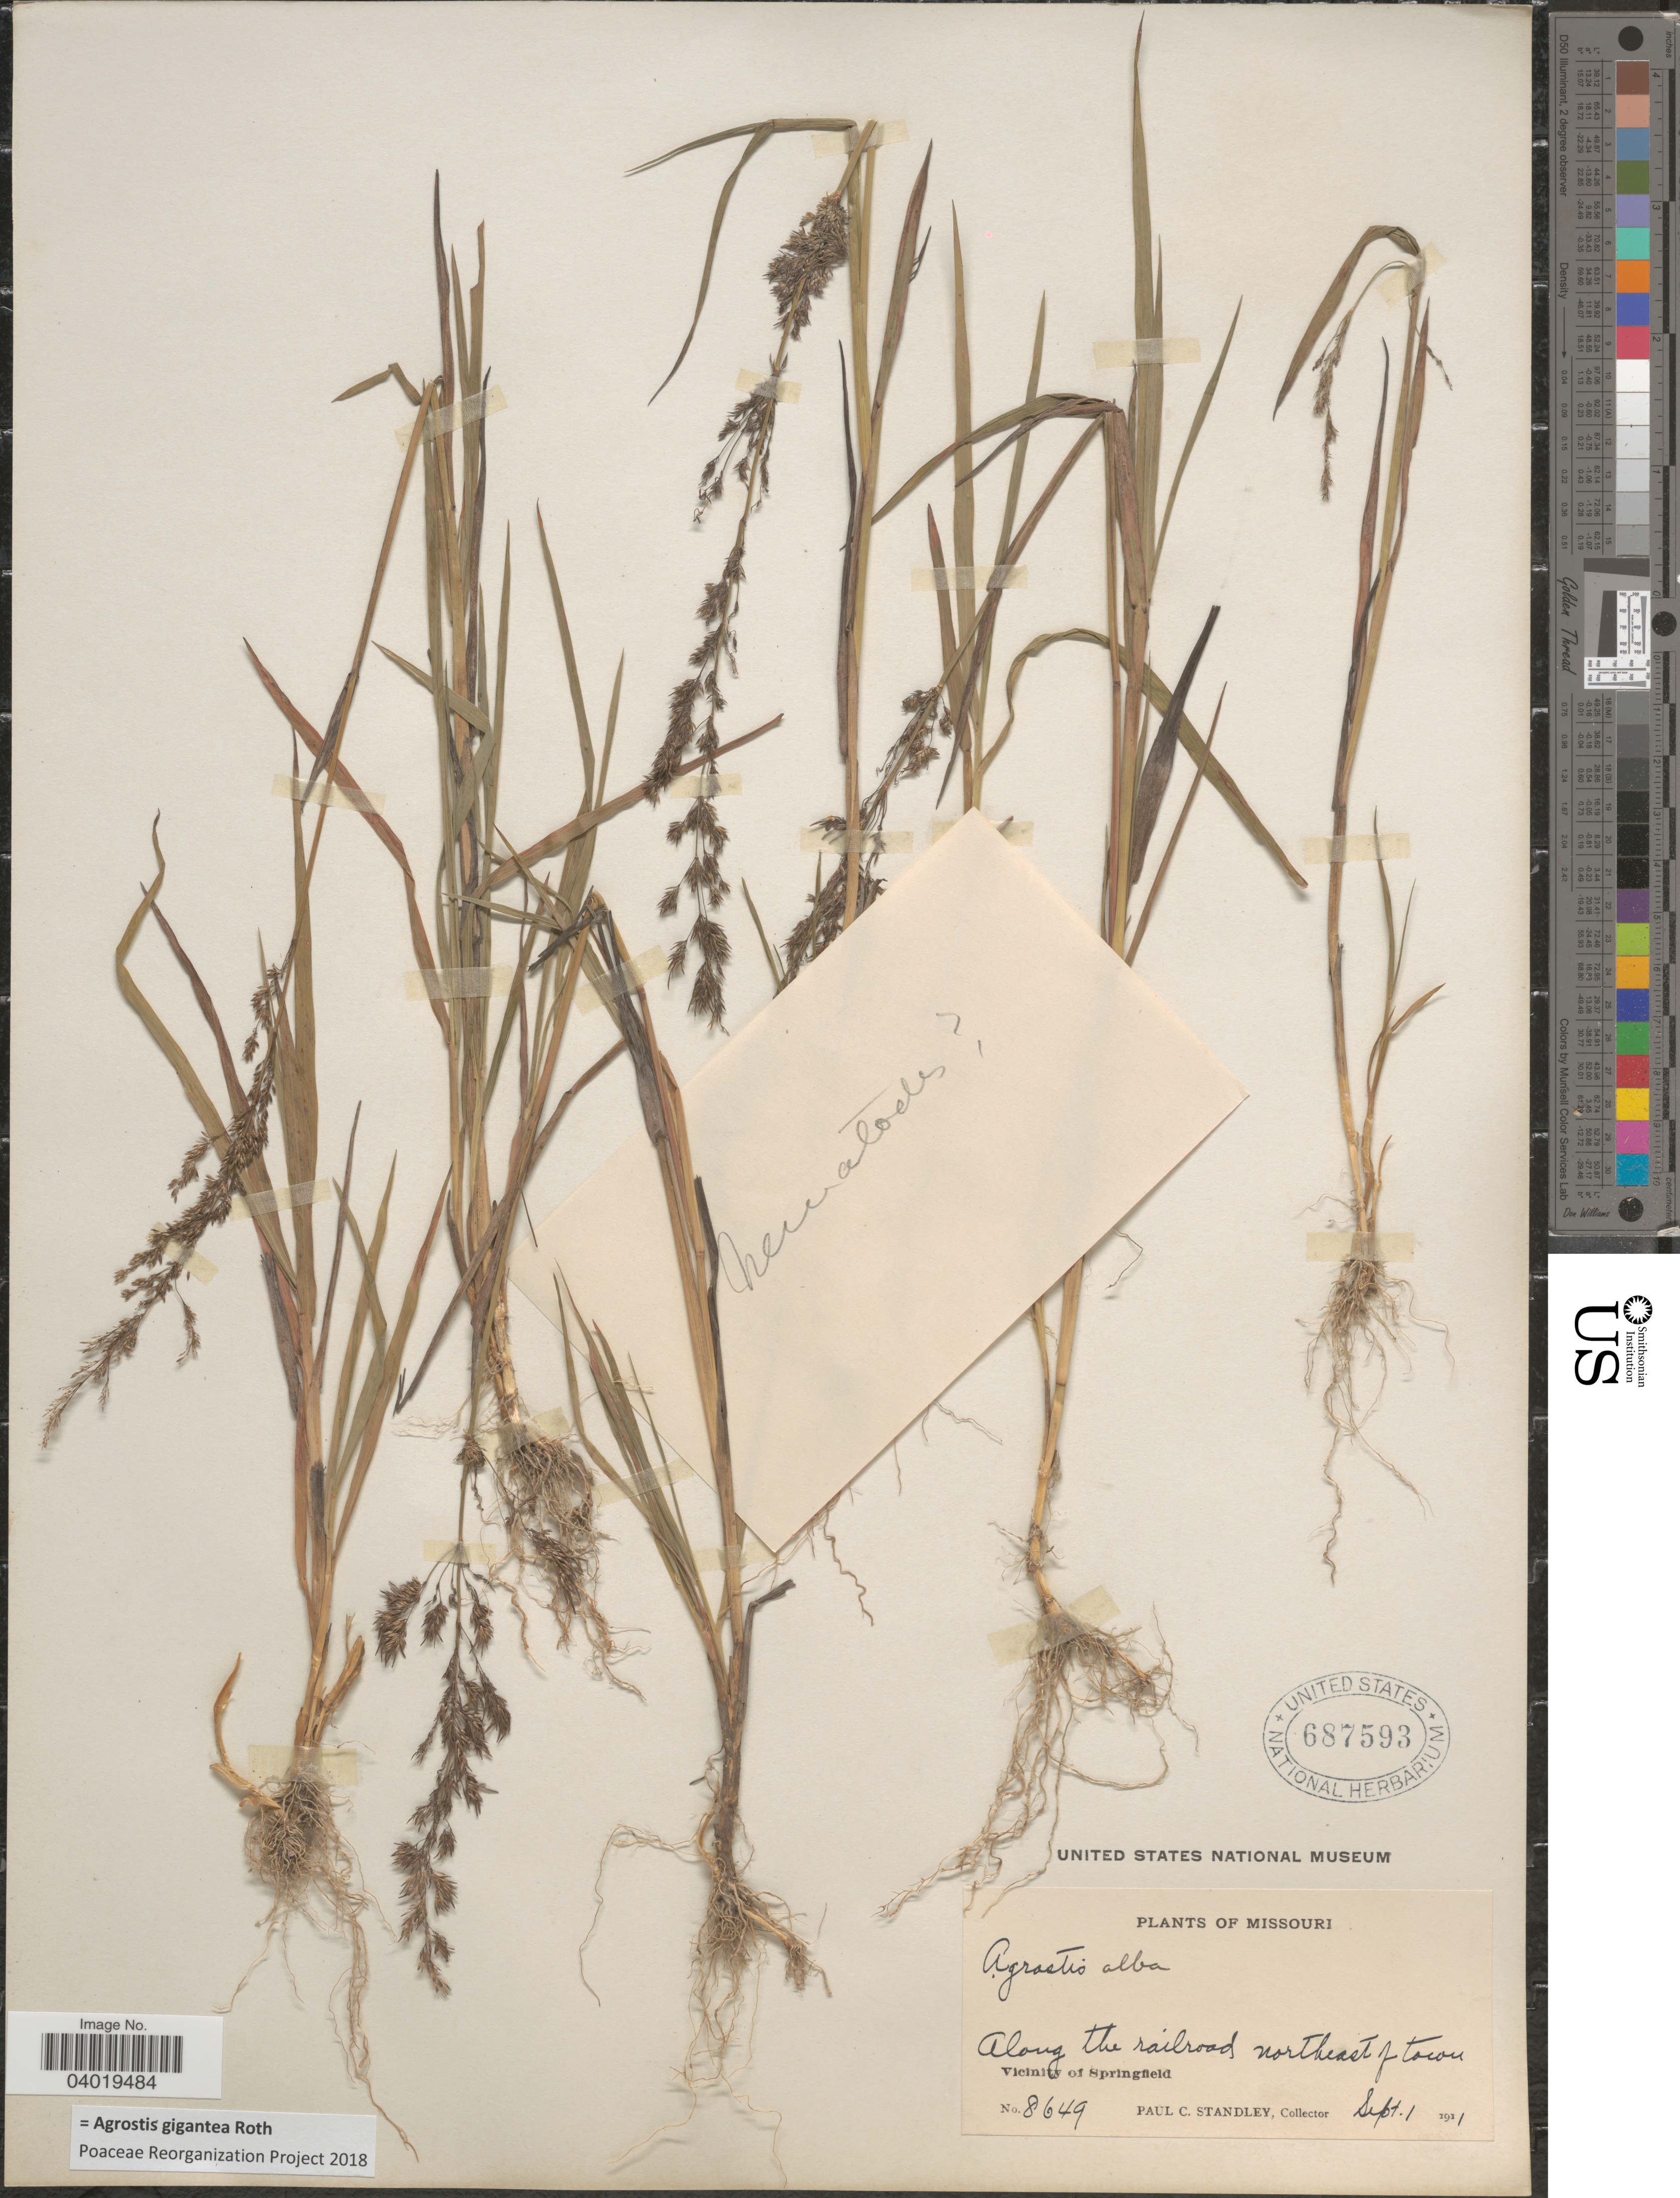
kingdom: Plantae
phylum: Tracheophyta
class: Liliopsida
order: Poales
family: Poaceae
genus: Agrostis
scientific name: Agrostis gigantea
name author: Roth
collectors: P. C. Standley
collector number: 8649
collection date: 1911-09-01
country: United States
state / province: Missouri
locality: Along the railroad northeast of town. Vicinity of Springfield.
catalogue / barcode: US 687593